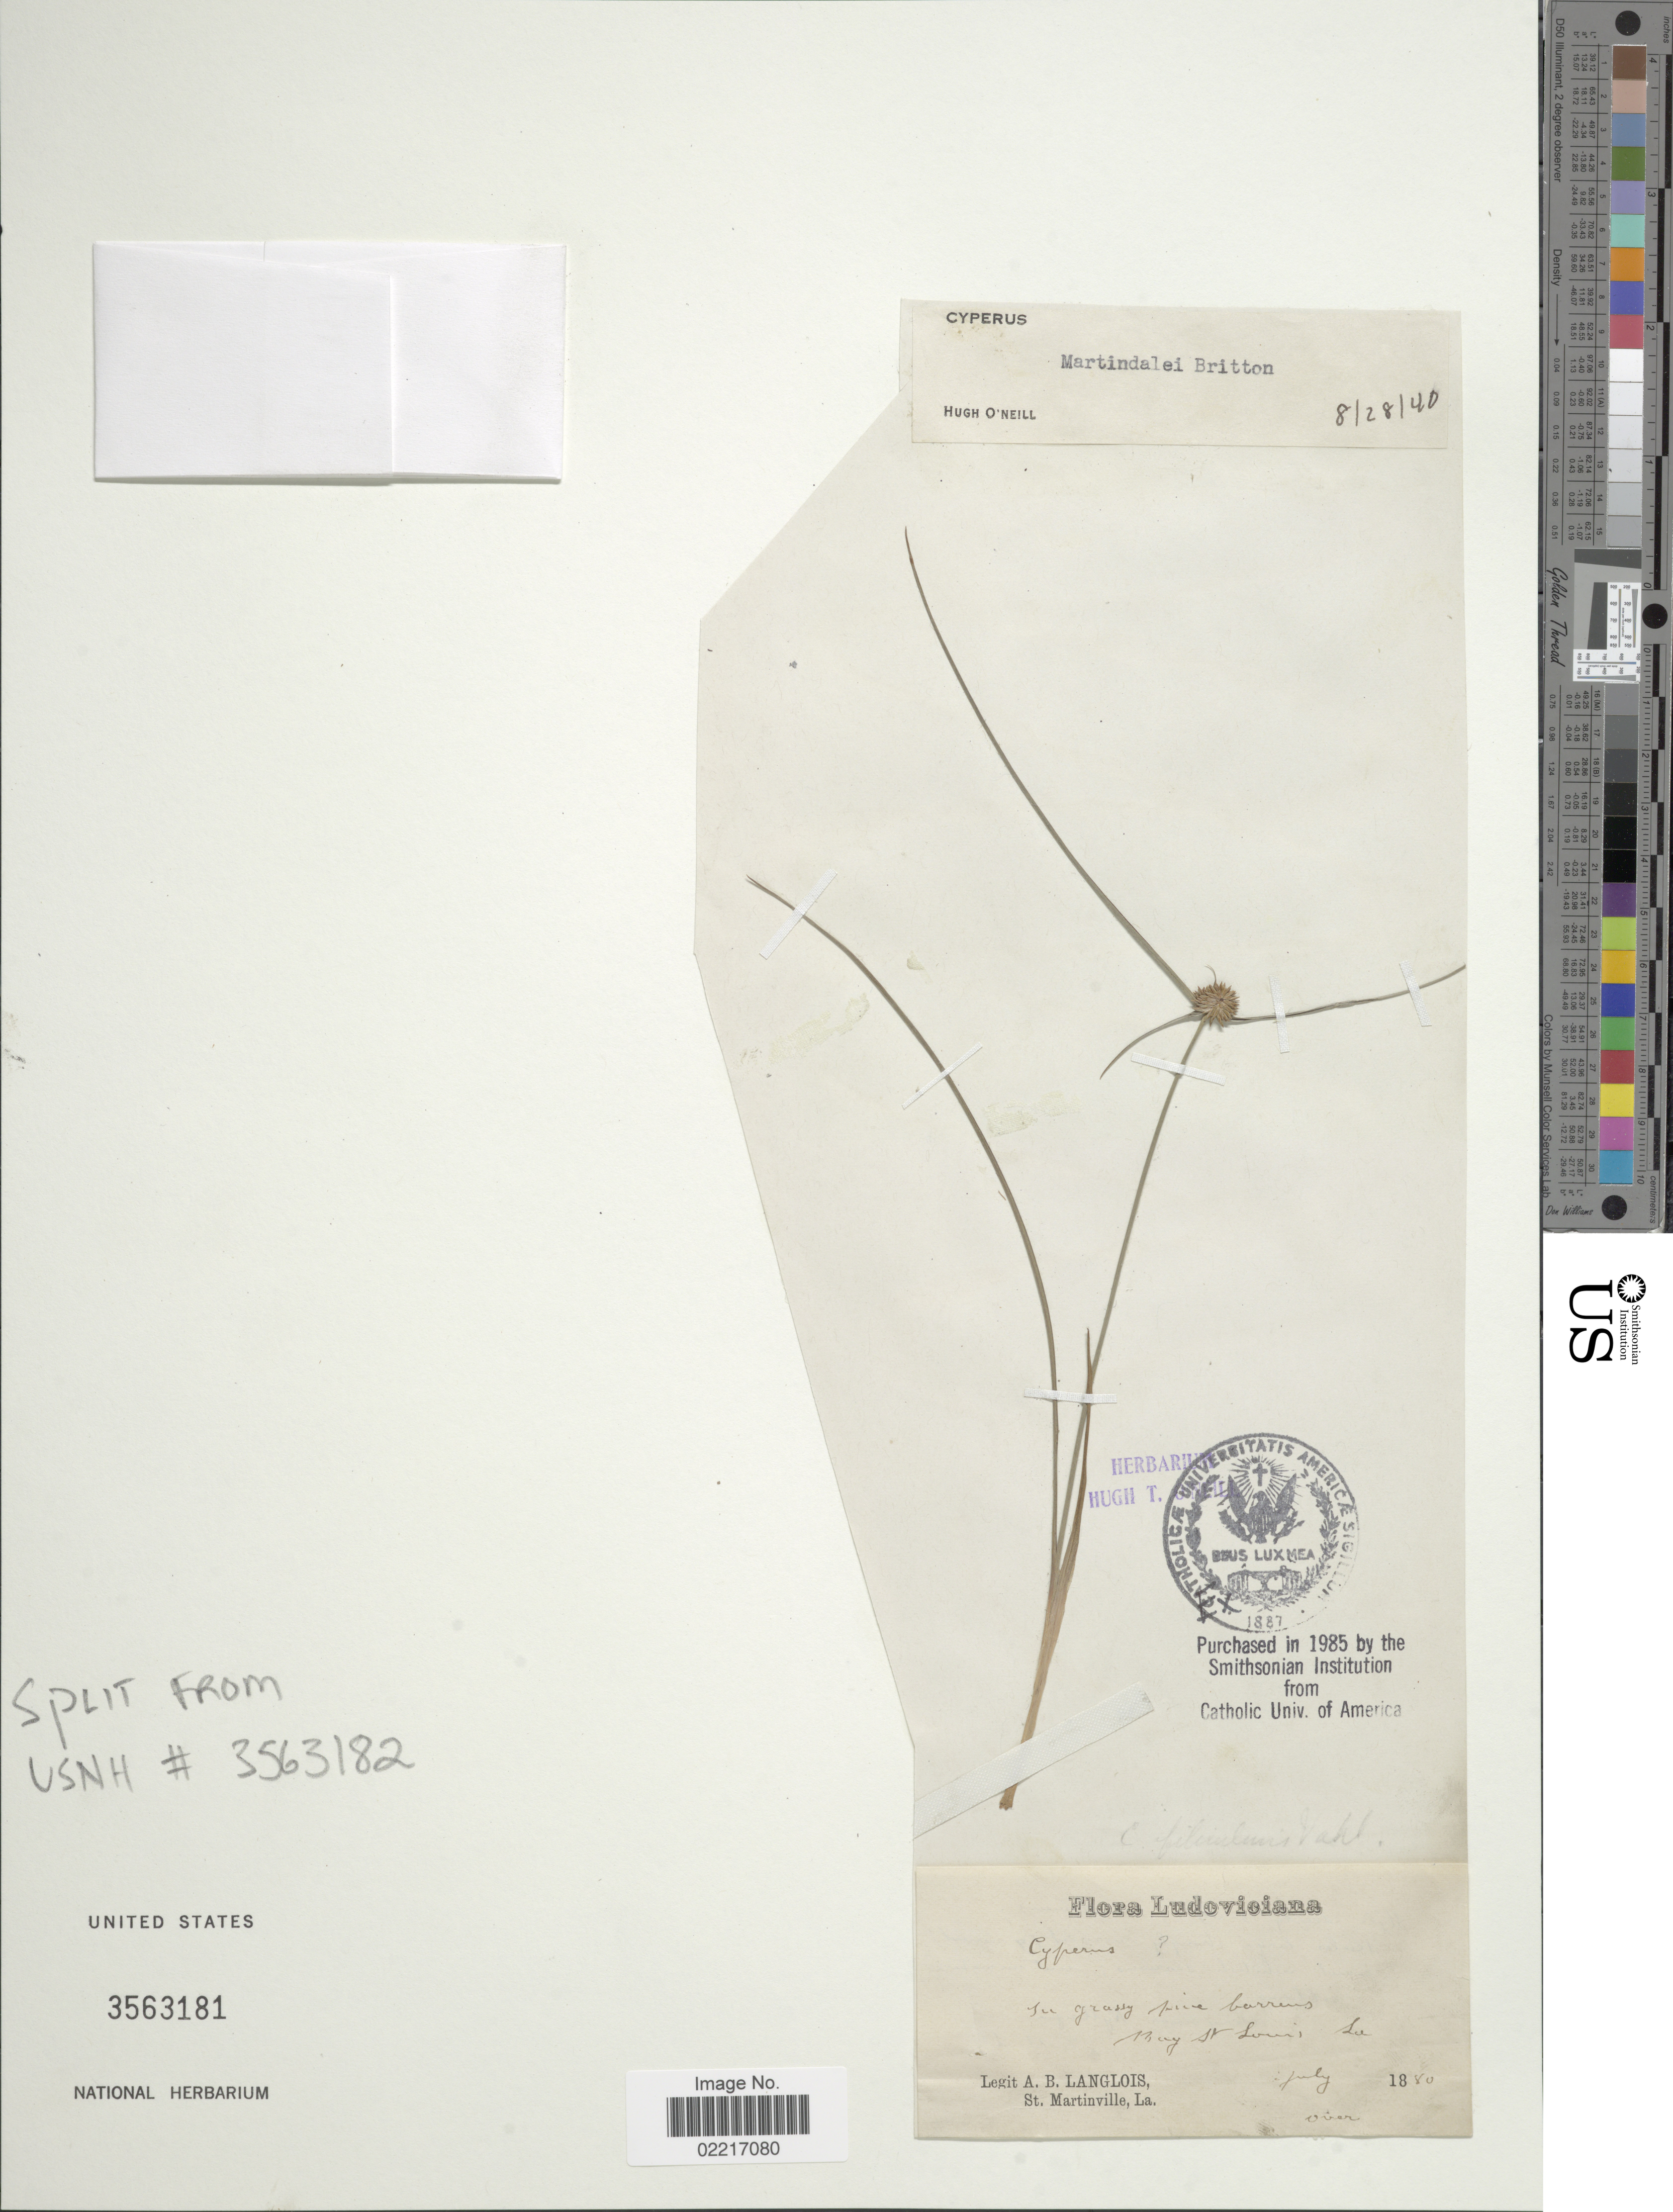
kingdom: Plantae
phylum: Tracheophyta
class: Liliopsida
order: Poales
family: Cyperaceae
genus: Cyperus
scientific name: Cyperus filiculmis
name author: Vahl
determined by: Strong, Mark T., (BOT), Smithsonian Institution - National Museum of Natural History (UNITED STATES)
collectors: A. Langlois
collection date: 1880-07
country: United States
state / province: Louisiana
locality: In grassy pine barrens, Bay St. Louis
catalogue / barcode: US 3563181